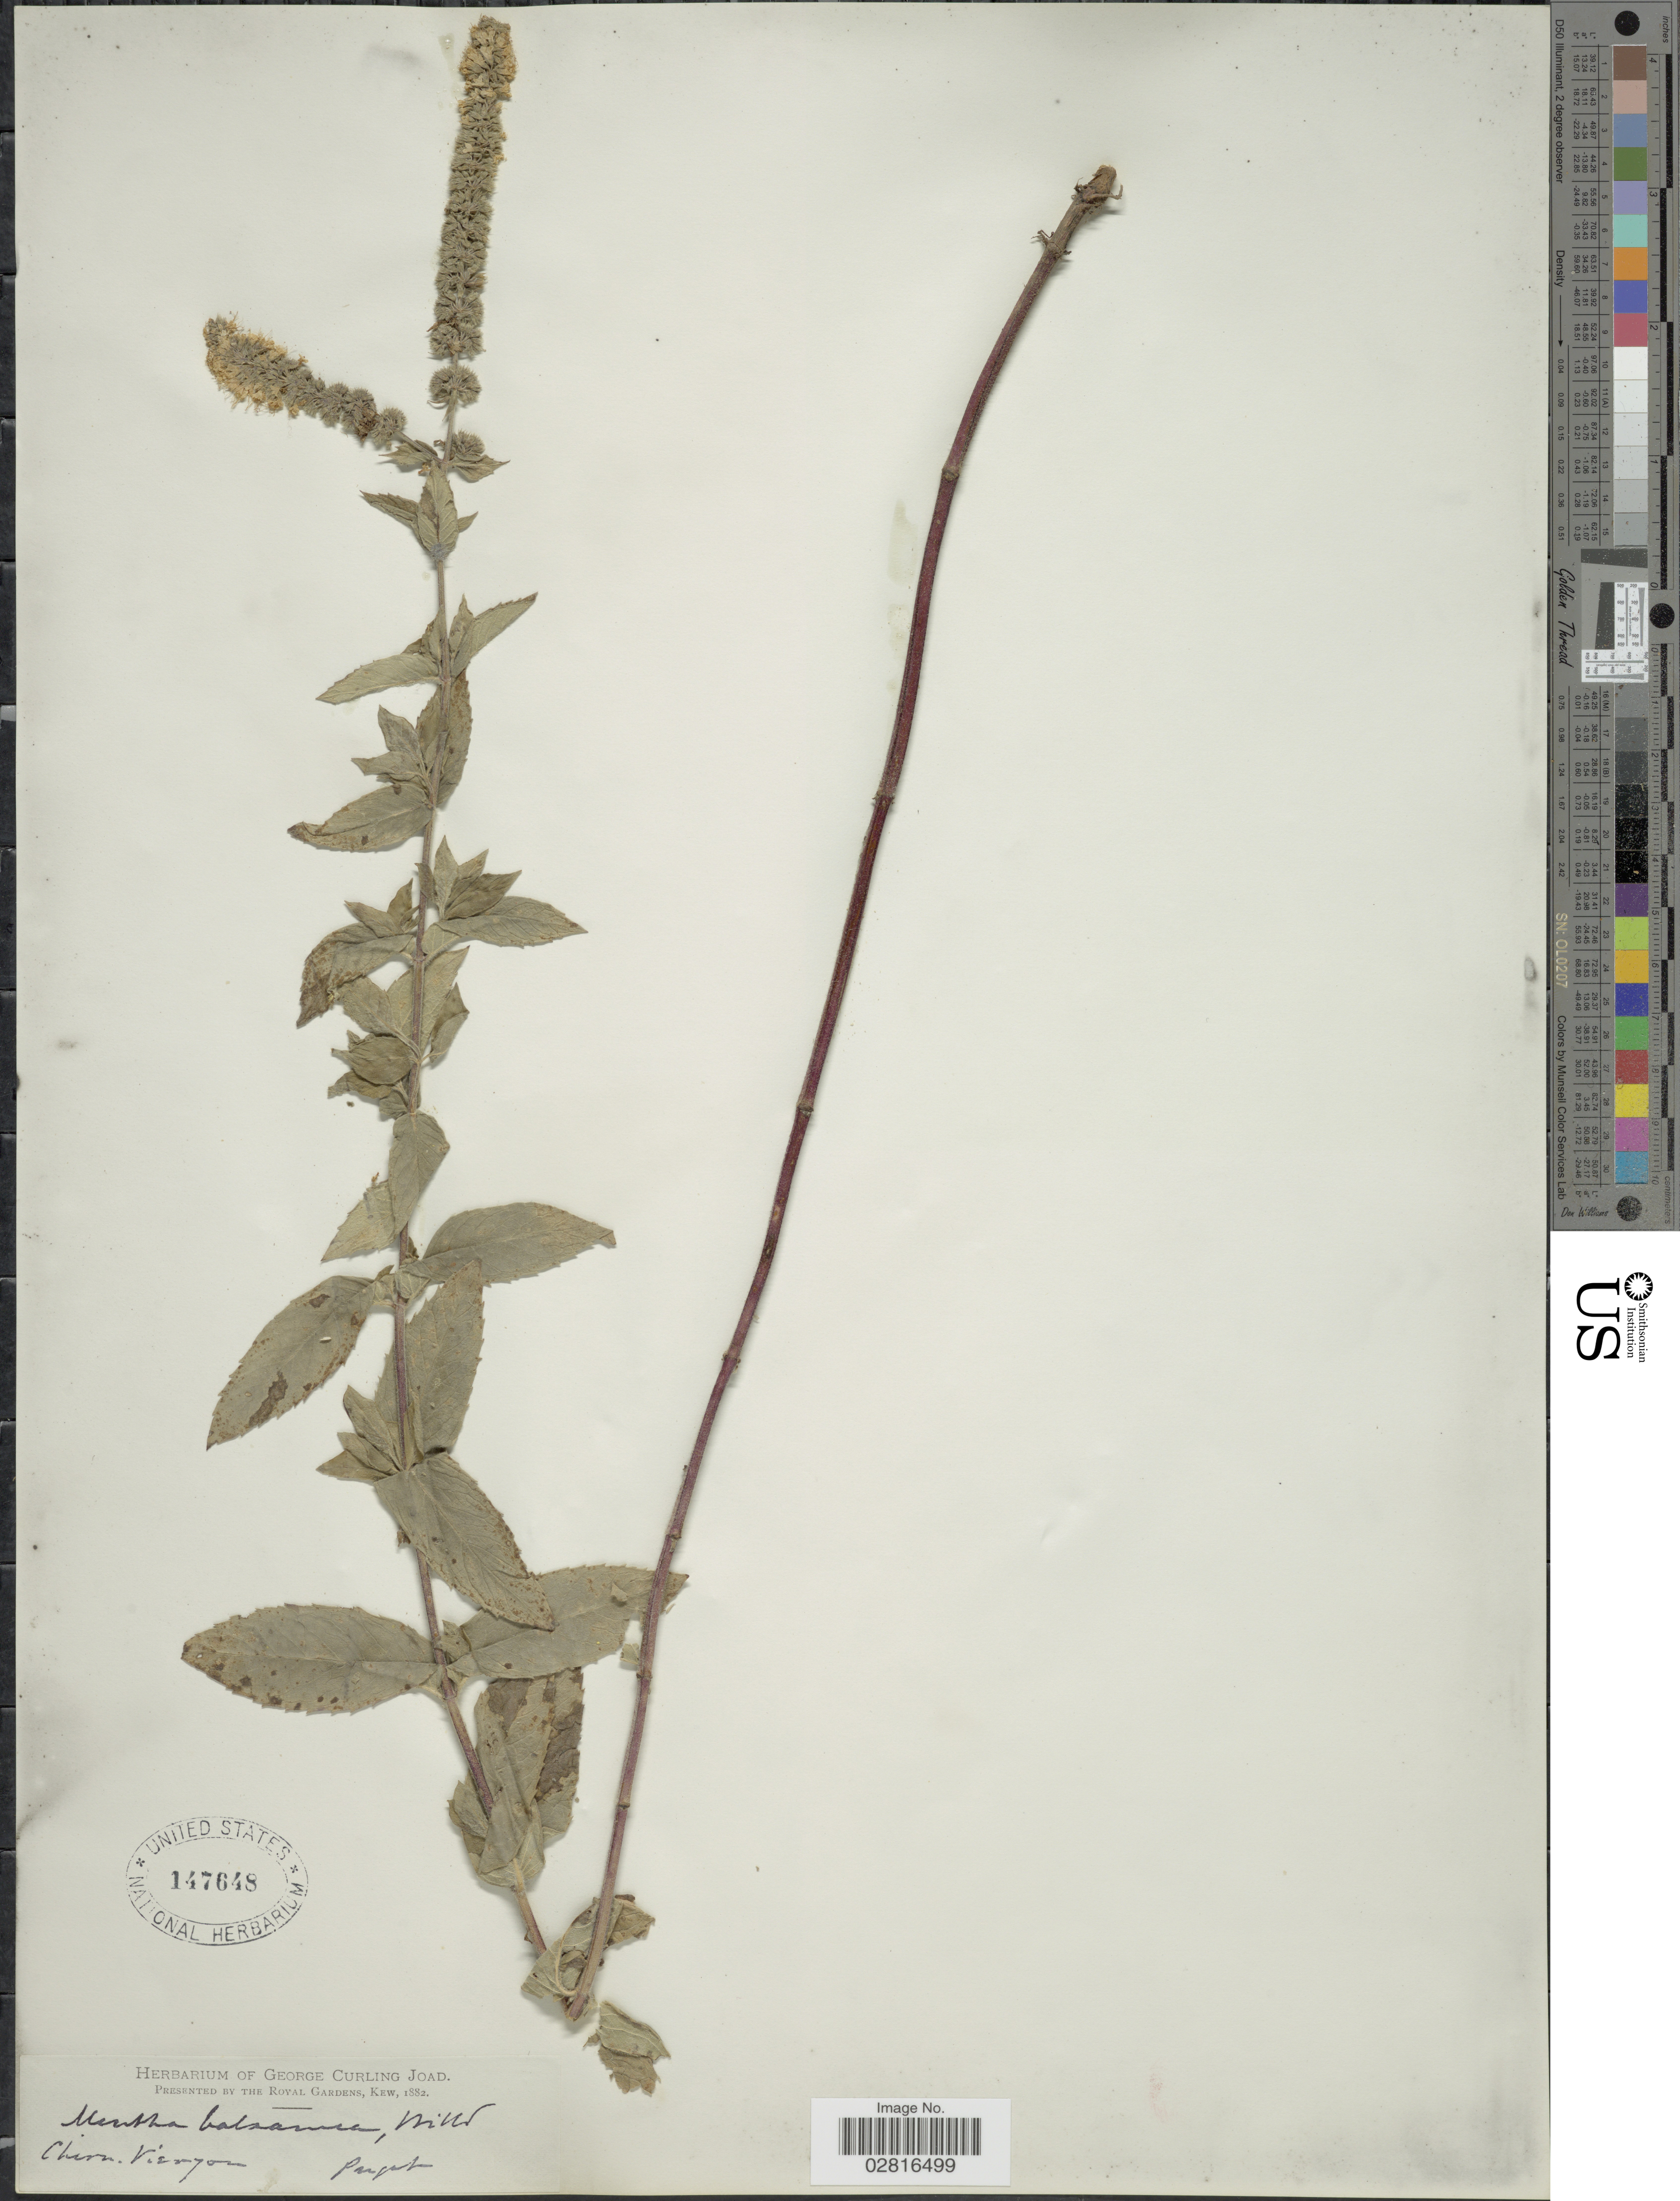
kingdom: Plantae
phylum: Tracheophyta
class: Magnoliopsida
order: Lamiales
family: Lamiaceae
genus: Mentha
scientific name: Mentha x piperita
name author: L.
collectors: -. Puget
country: France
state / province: Centre-Val de Loire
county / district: Cher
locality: Cher. Vierzon.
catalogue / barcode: US 147648